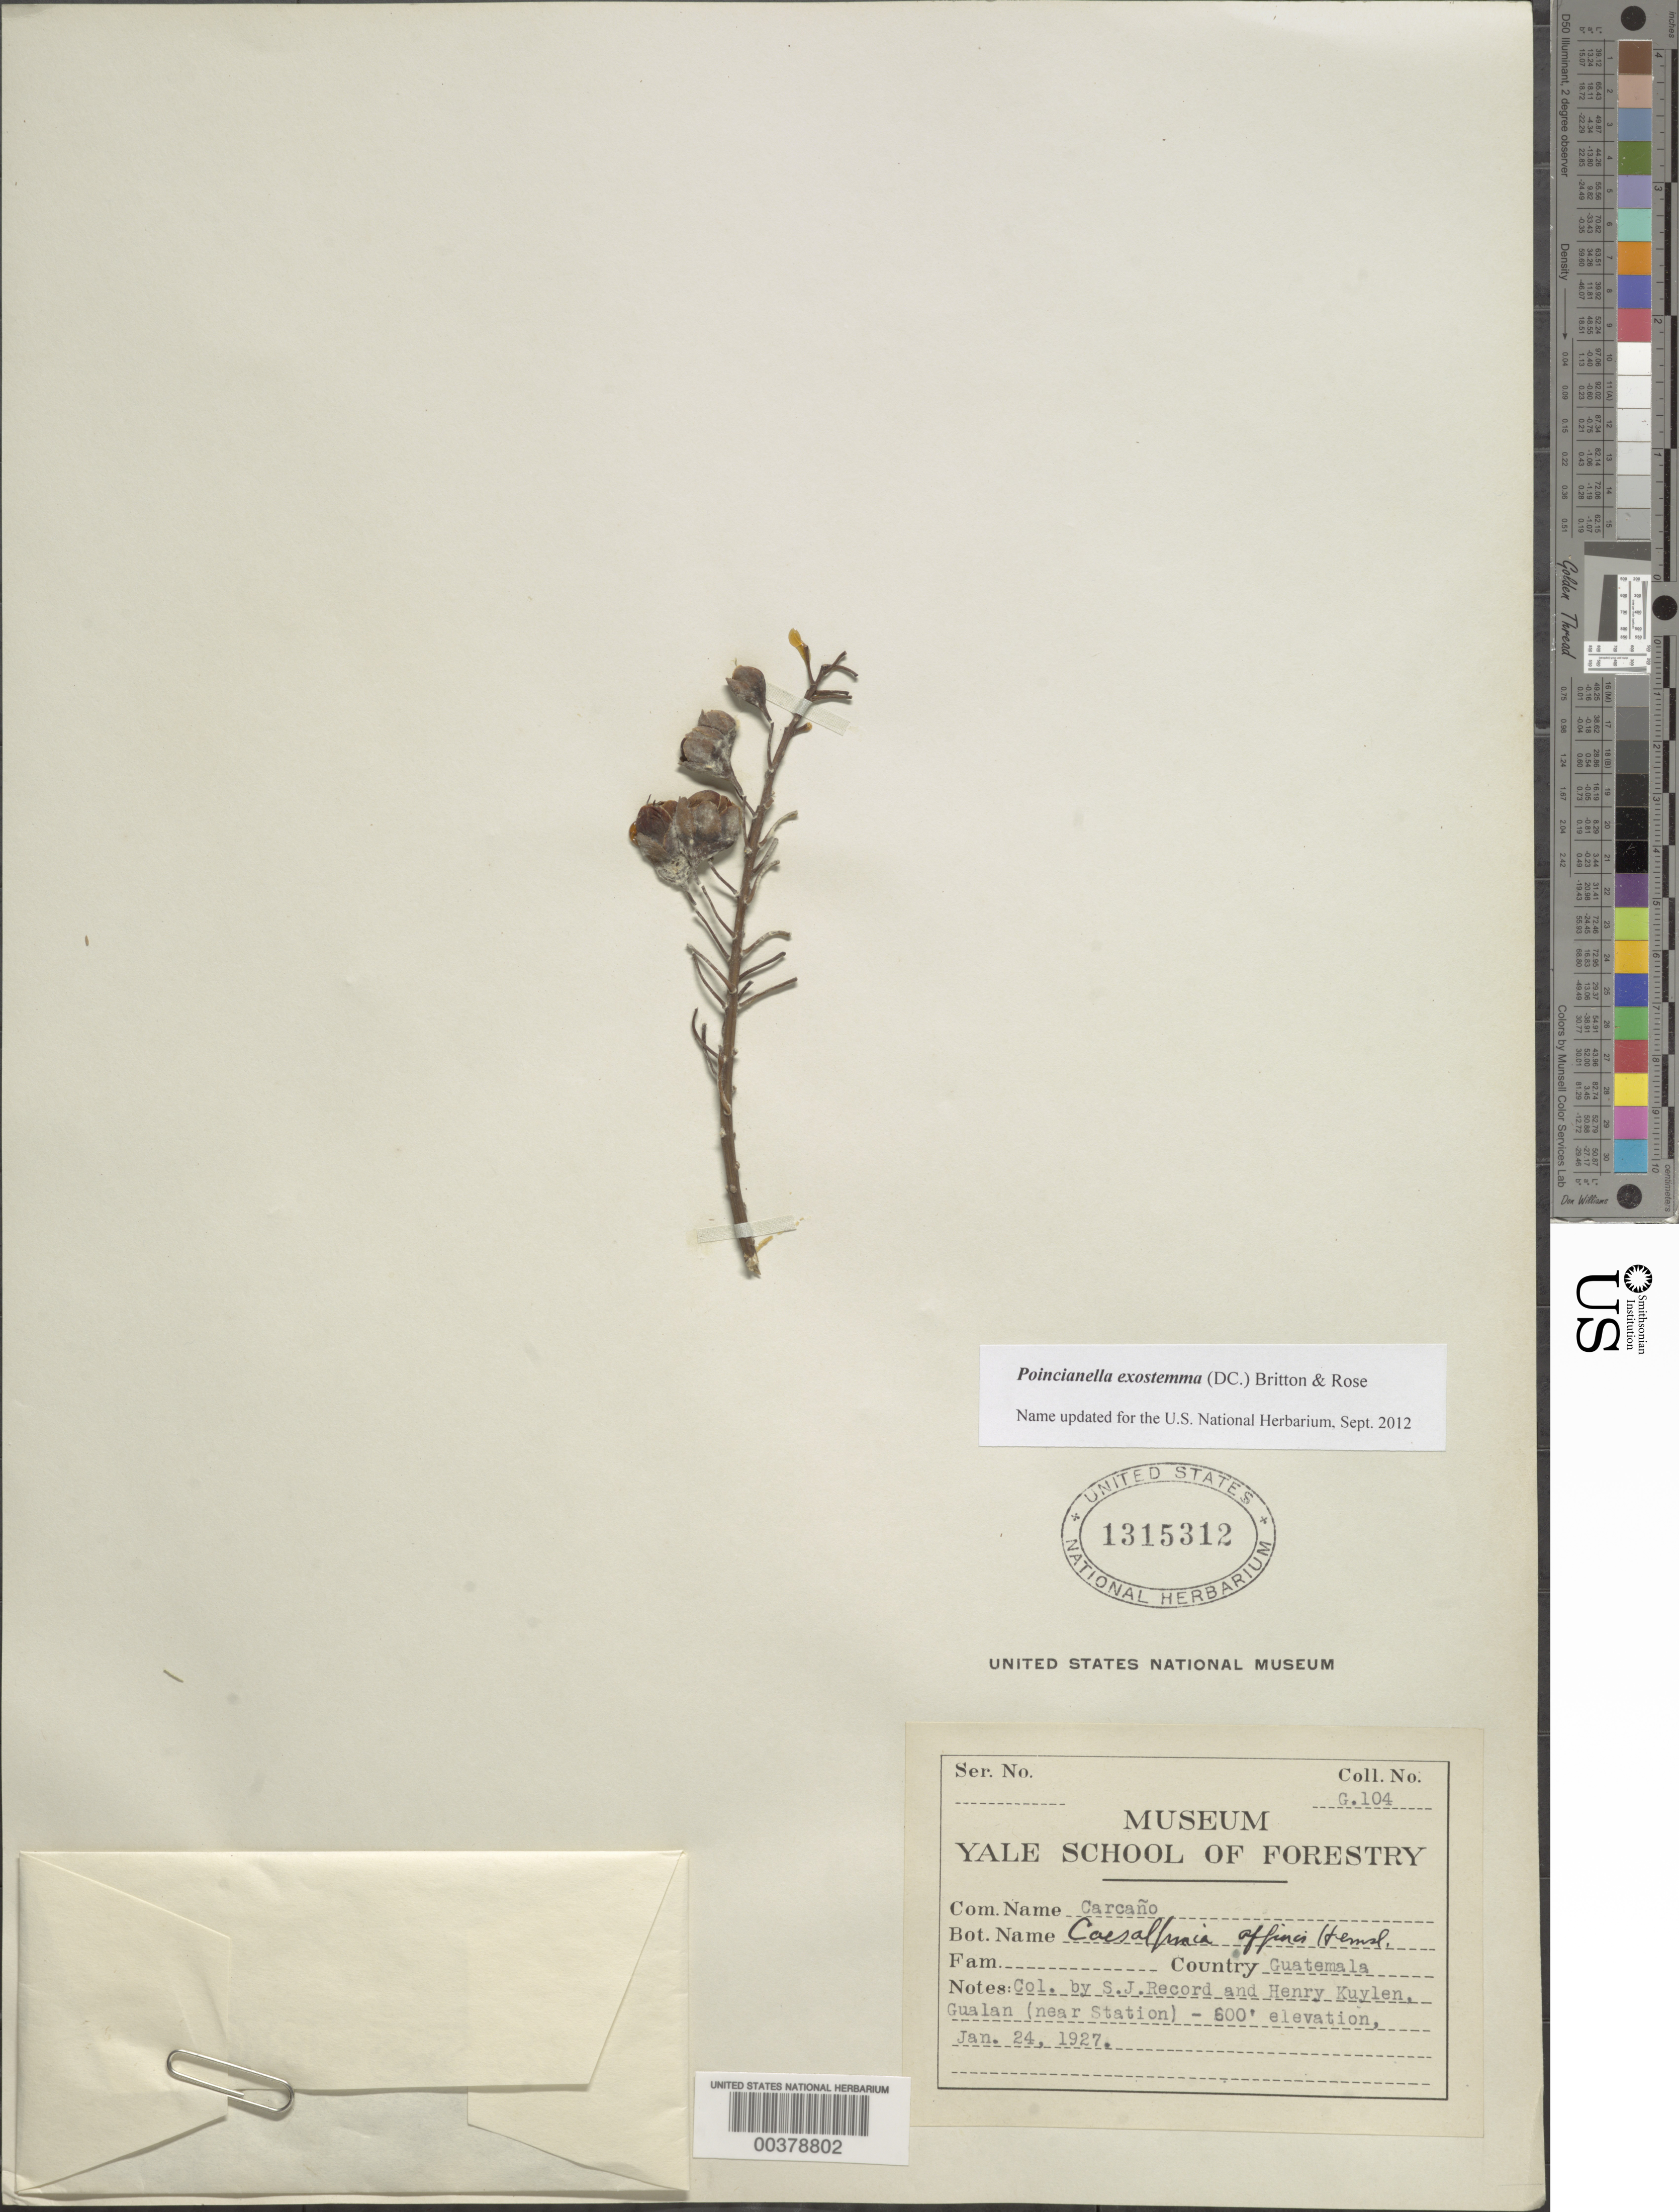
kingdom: Plantae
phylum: Tracheophyta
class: Magnoliopsida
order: Fabales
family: Fabaceae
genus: Erythrostemon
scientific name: Erythrostemon exostemma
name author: (Moc. & Sessé ex DC.) Gagnon & G.P. Lewis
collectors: S. J. Record & H. Kuylen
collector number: G.104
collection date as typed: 24 Jan 1927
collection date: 1927-01-24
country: Guatemala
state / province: Zacapa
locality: Gualan near station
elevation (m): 183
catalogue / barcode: US 1315312